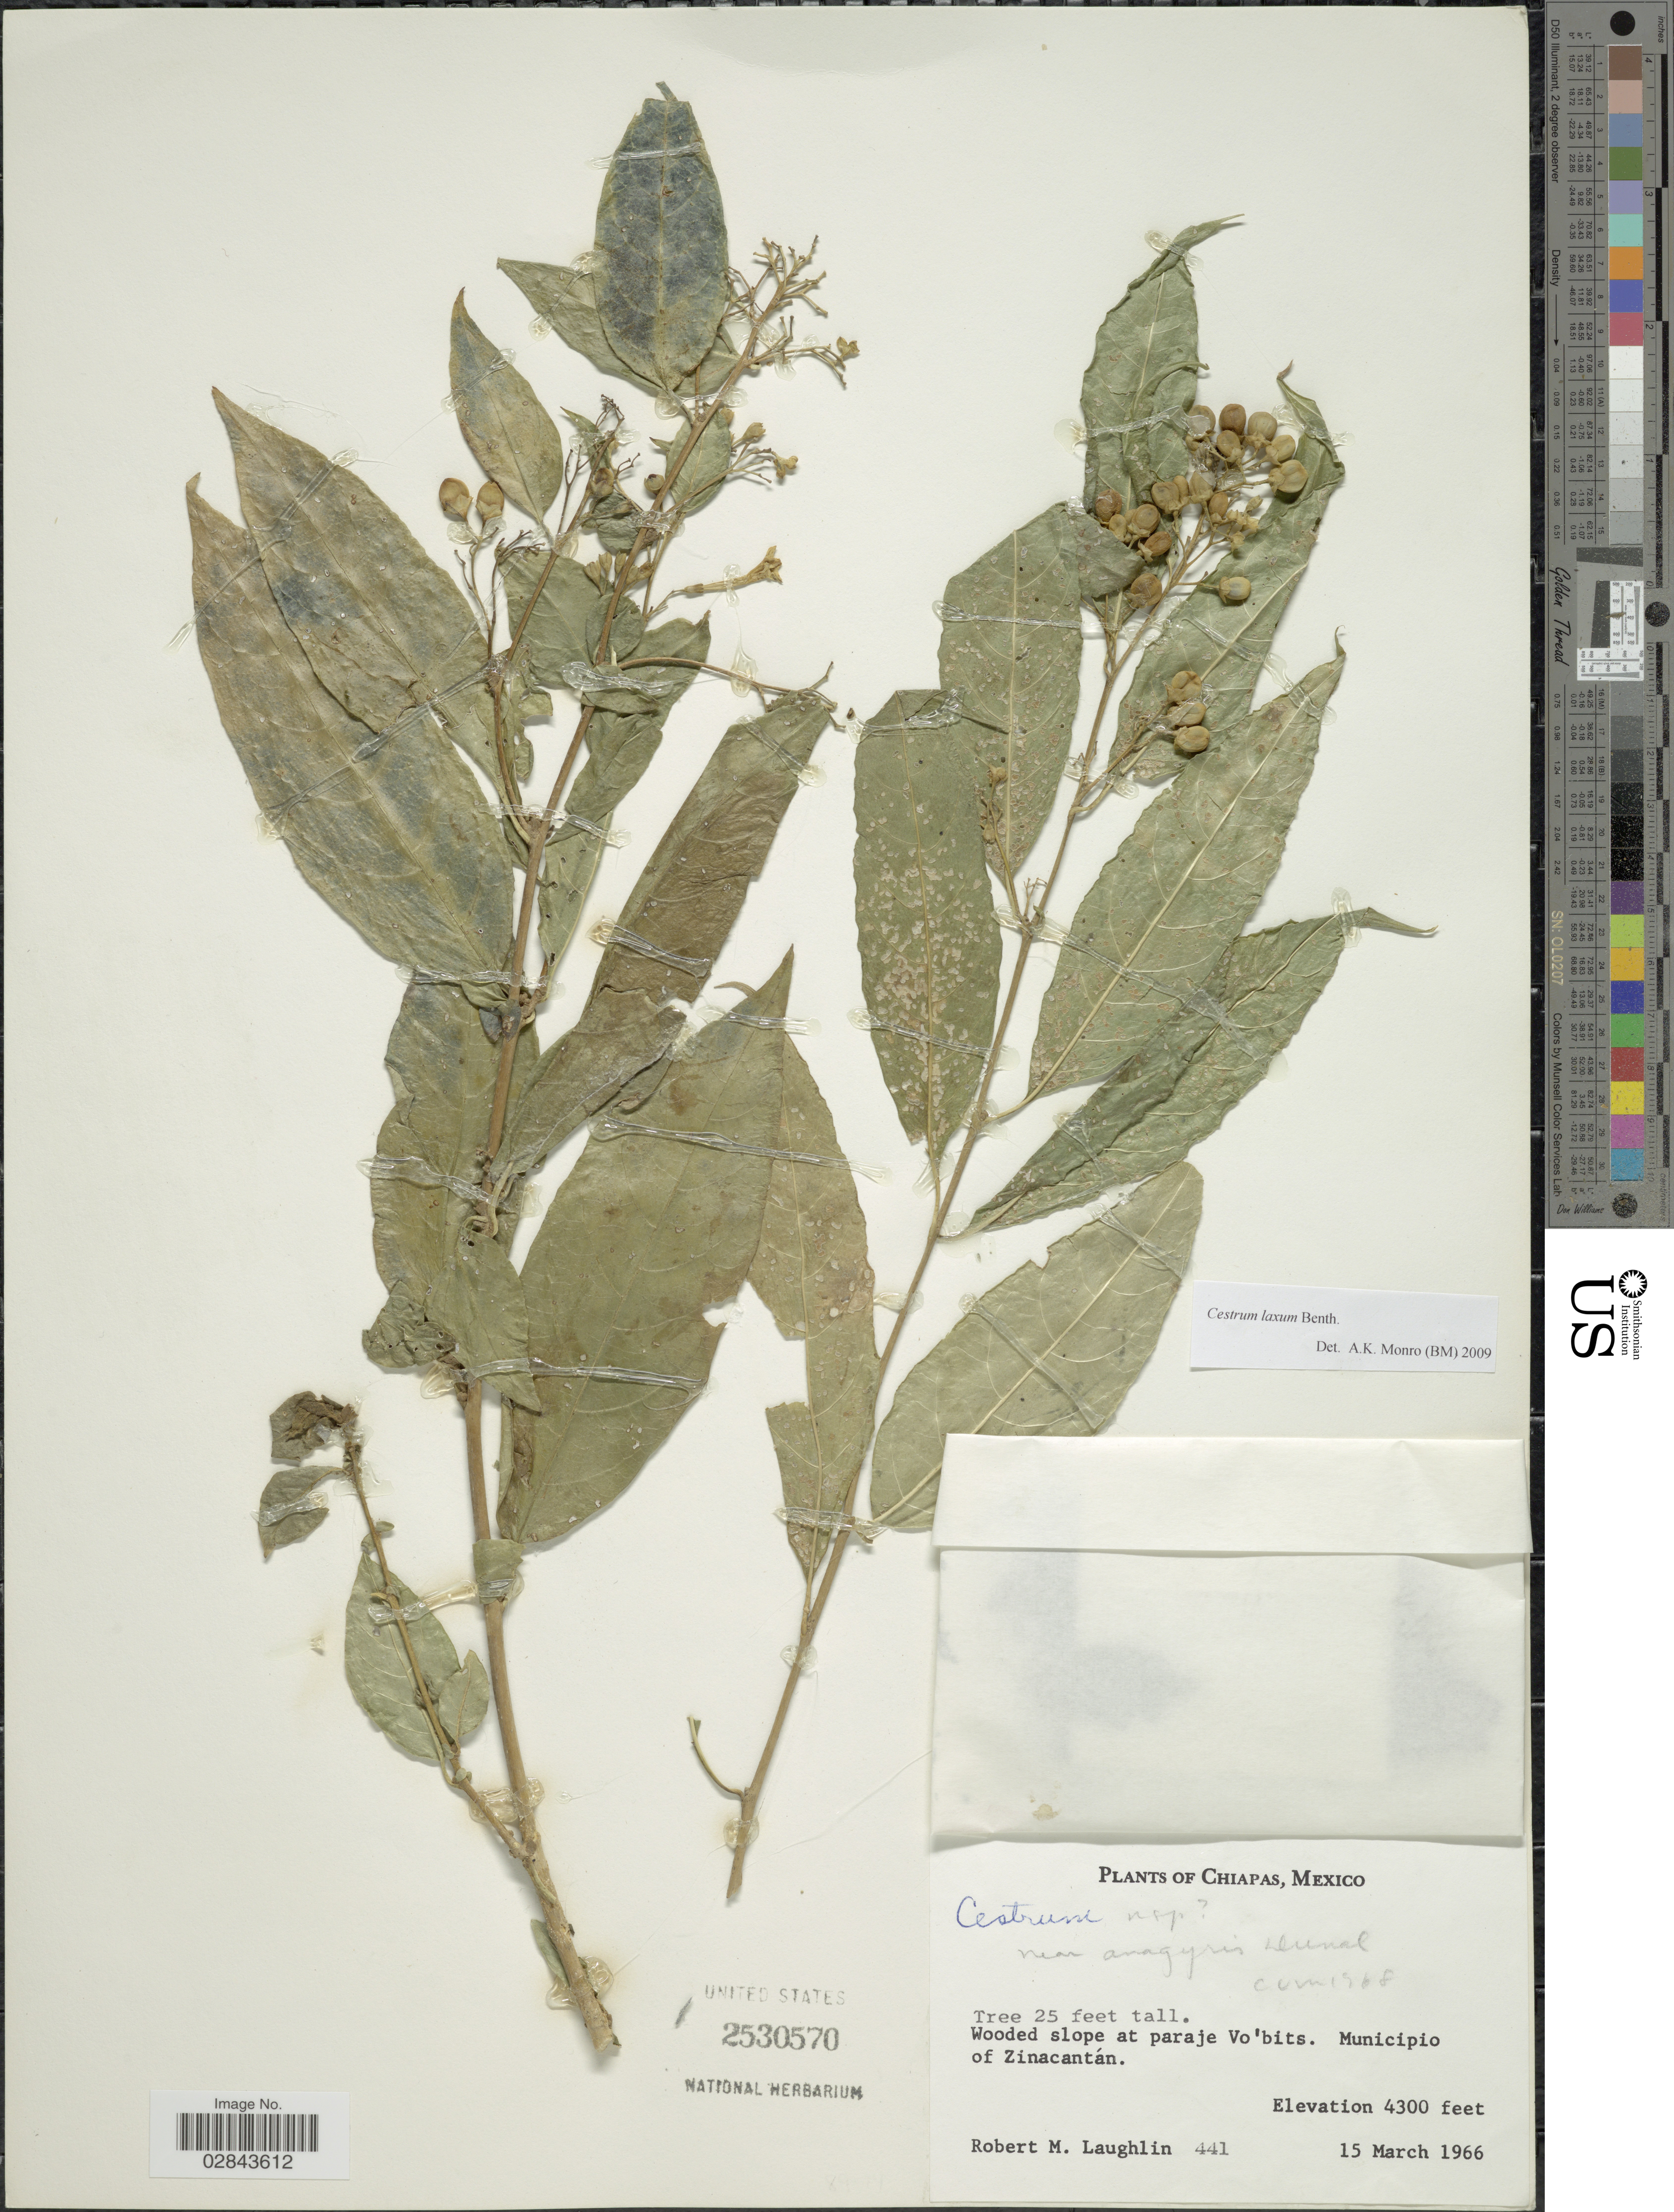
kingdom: Plantae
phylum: Tracheophyta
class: Magnoliopsida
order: Solanales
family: Solanaceae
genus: Cestrum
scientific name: Cestrum laxum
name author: Benth.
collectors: R. M. Laughlin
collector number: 441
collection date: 1966-03-15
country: Mexico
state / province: Chiapas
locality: Wooded slope at paraje Vo'bits. Municipio of Zinacantán.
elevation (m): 1311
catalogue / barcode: US 2530570